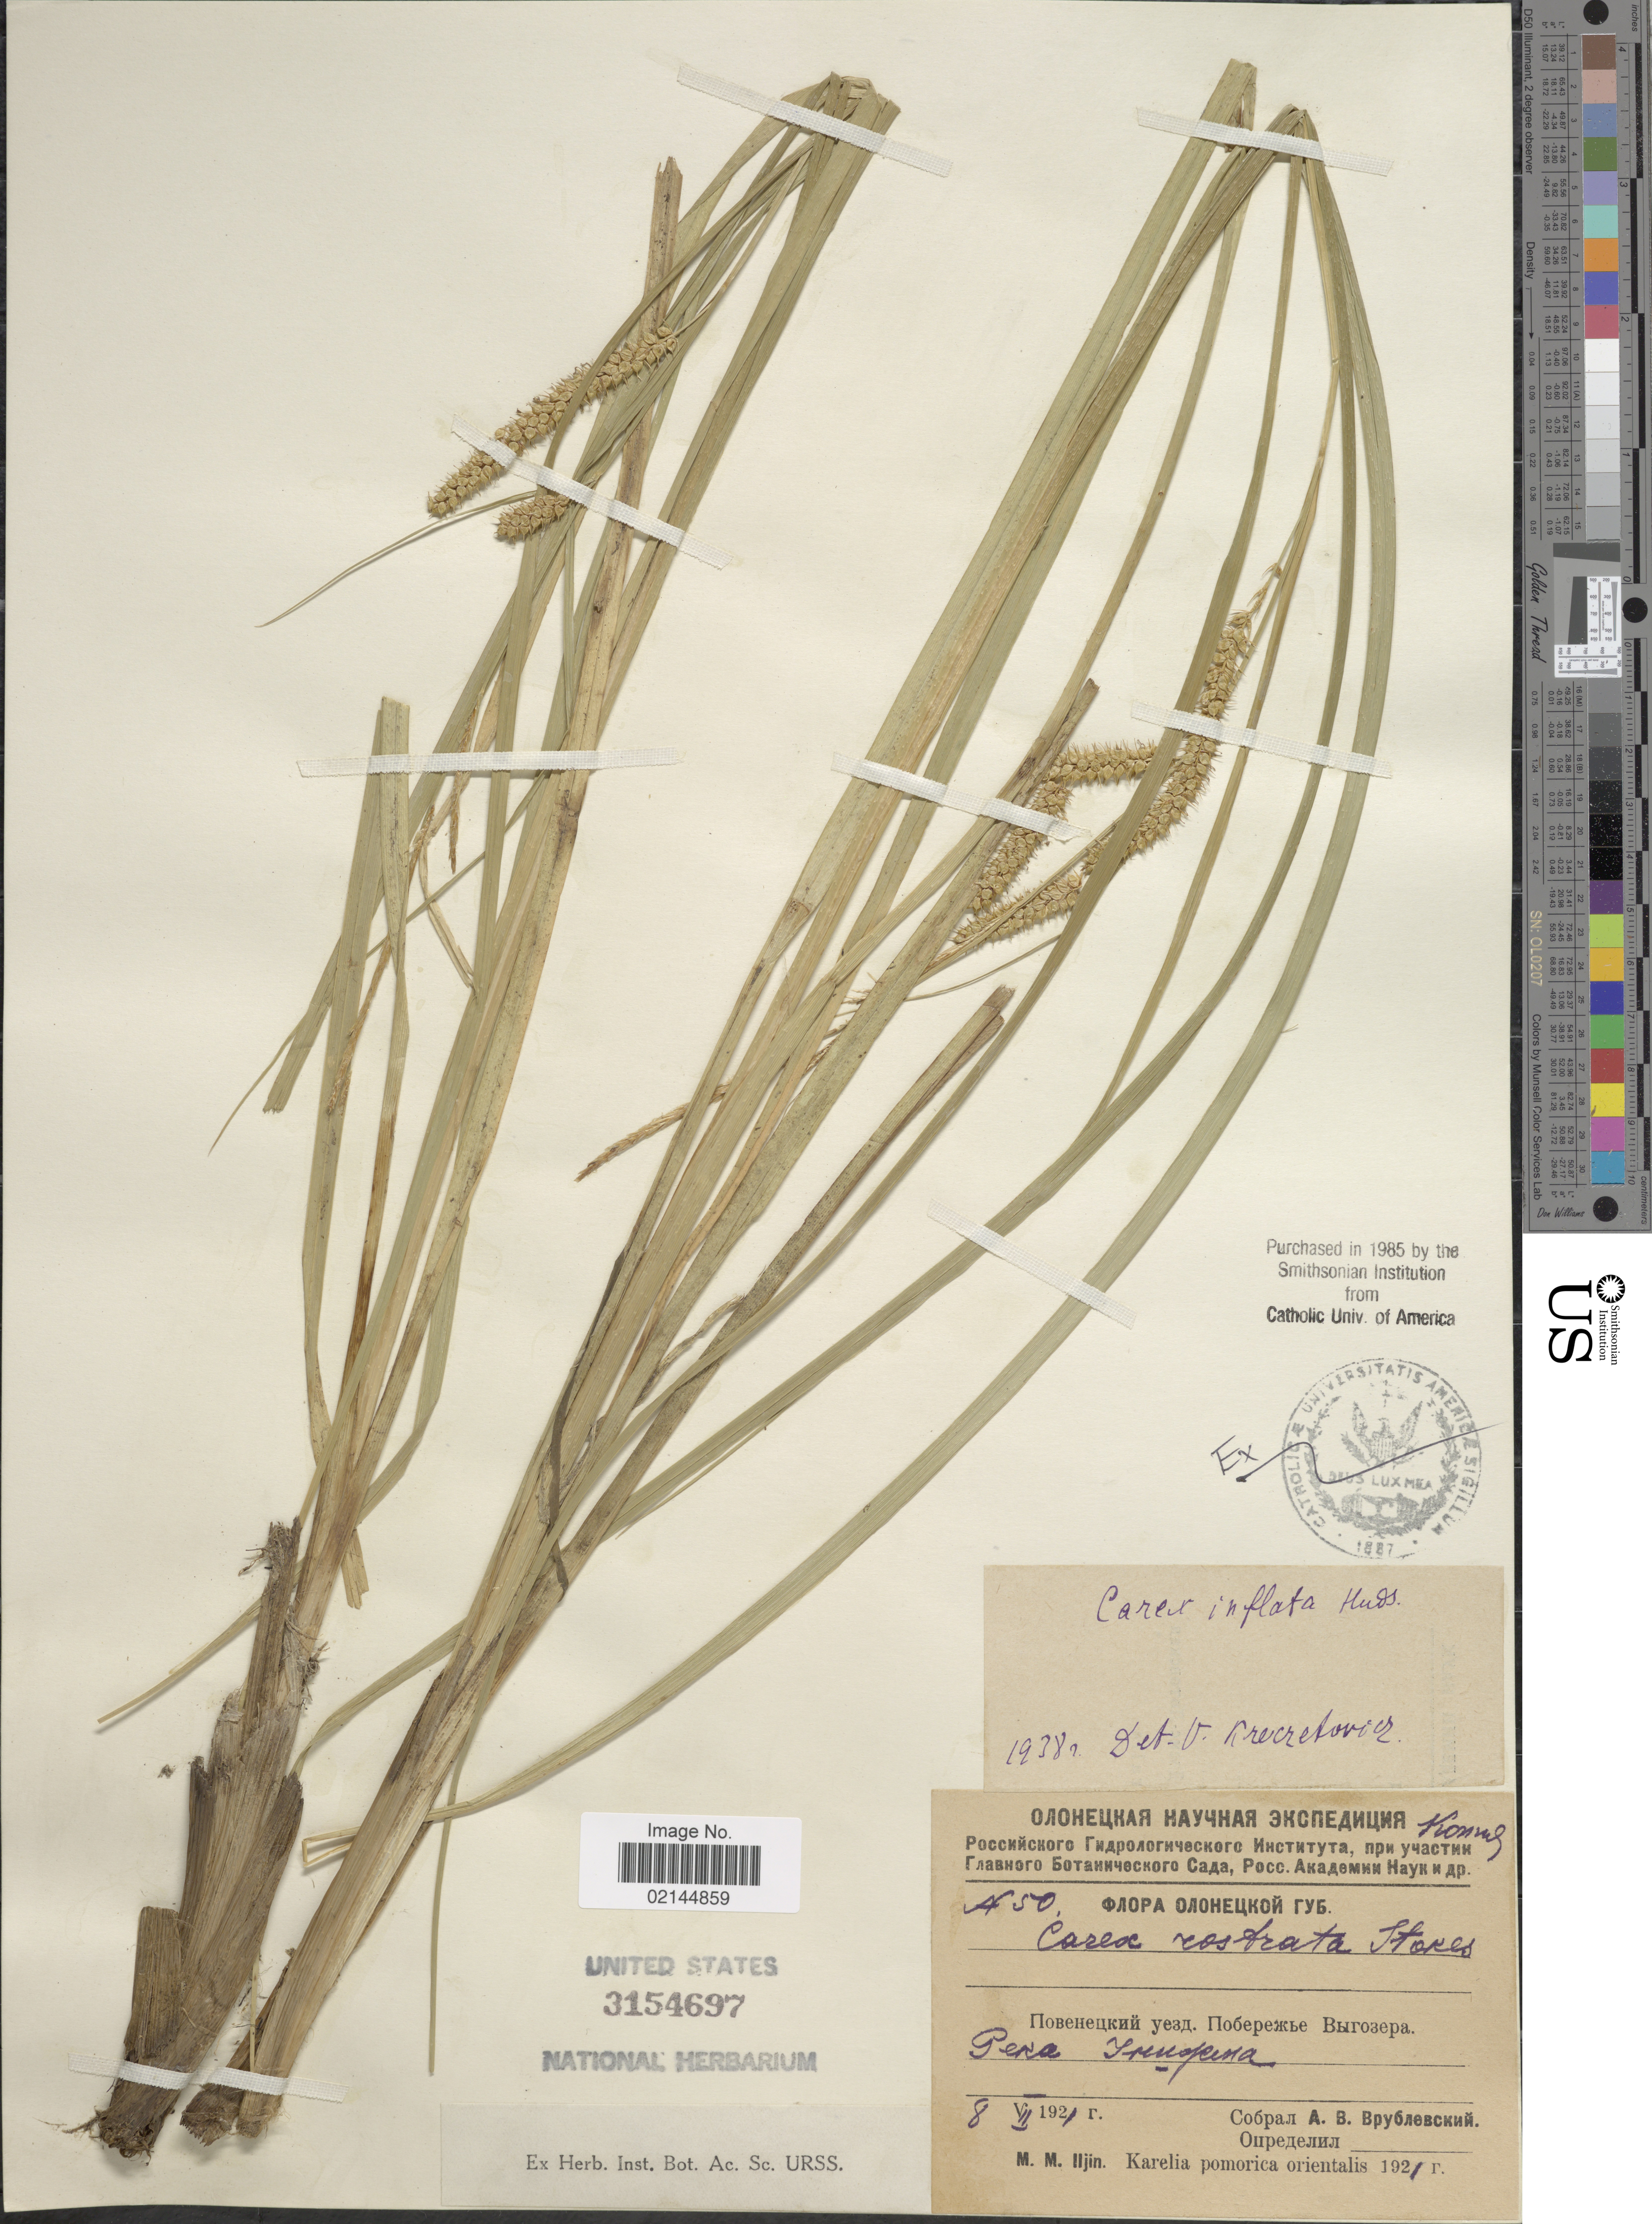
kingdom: Plantae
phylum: Tracheophyta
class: Liliopsida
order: Poales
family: Cyperaceae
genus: Carex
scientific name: Carex rostrata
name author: Stokes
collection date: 1921-07-08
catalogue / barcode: US 3154697